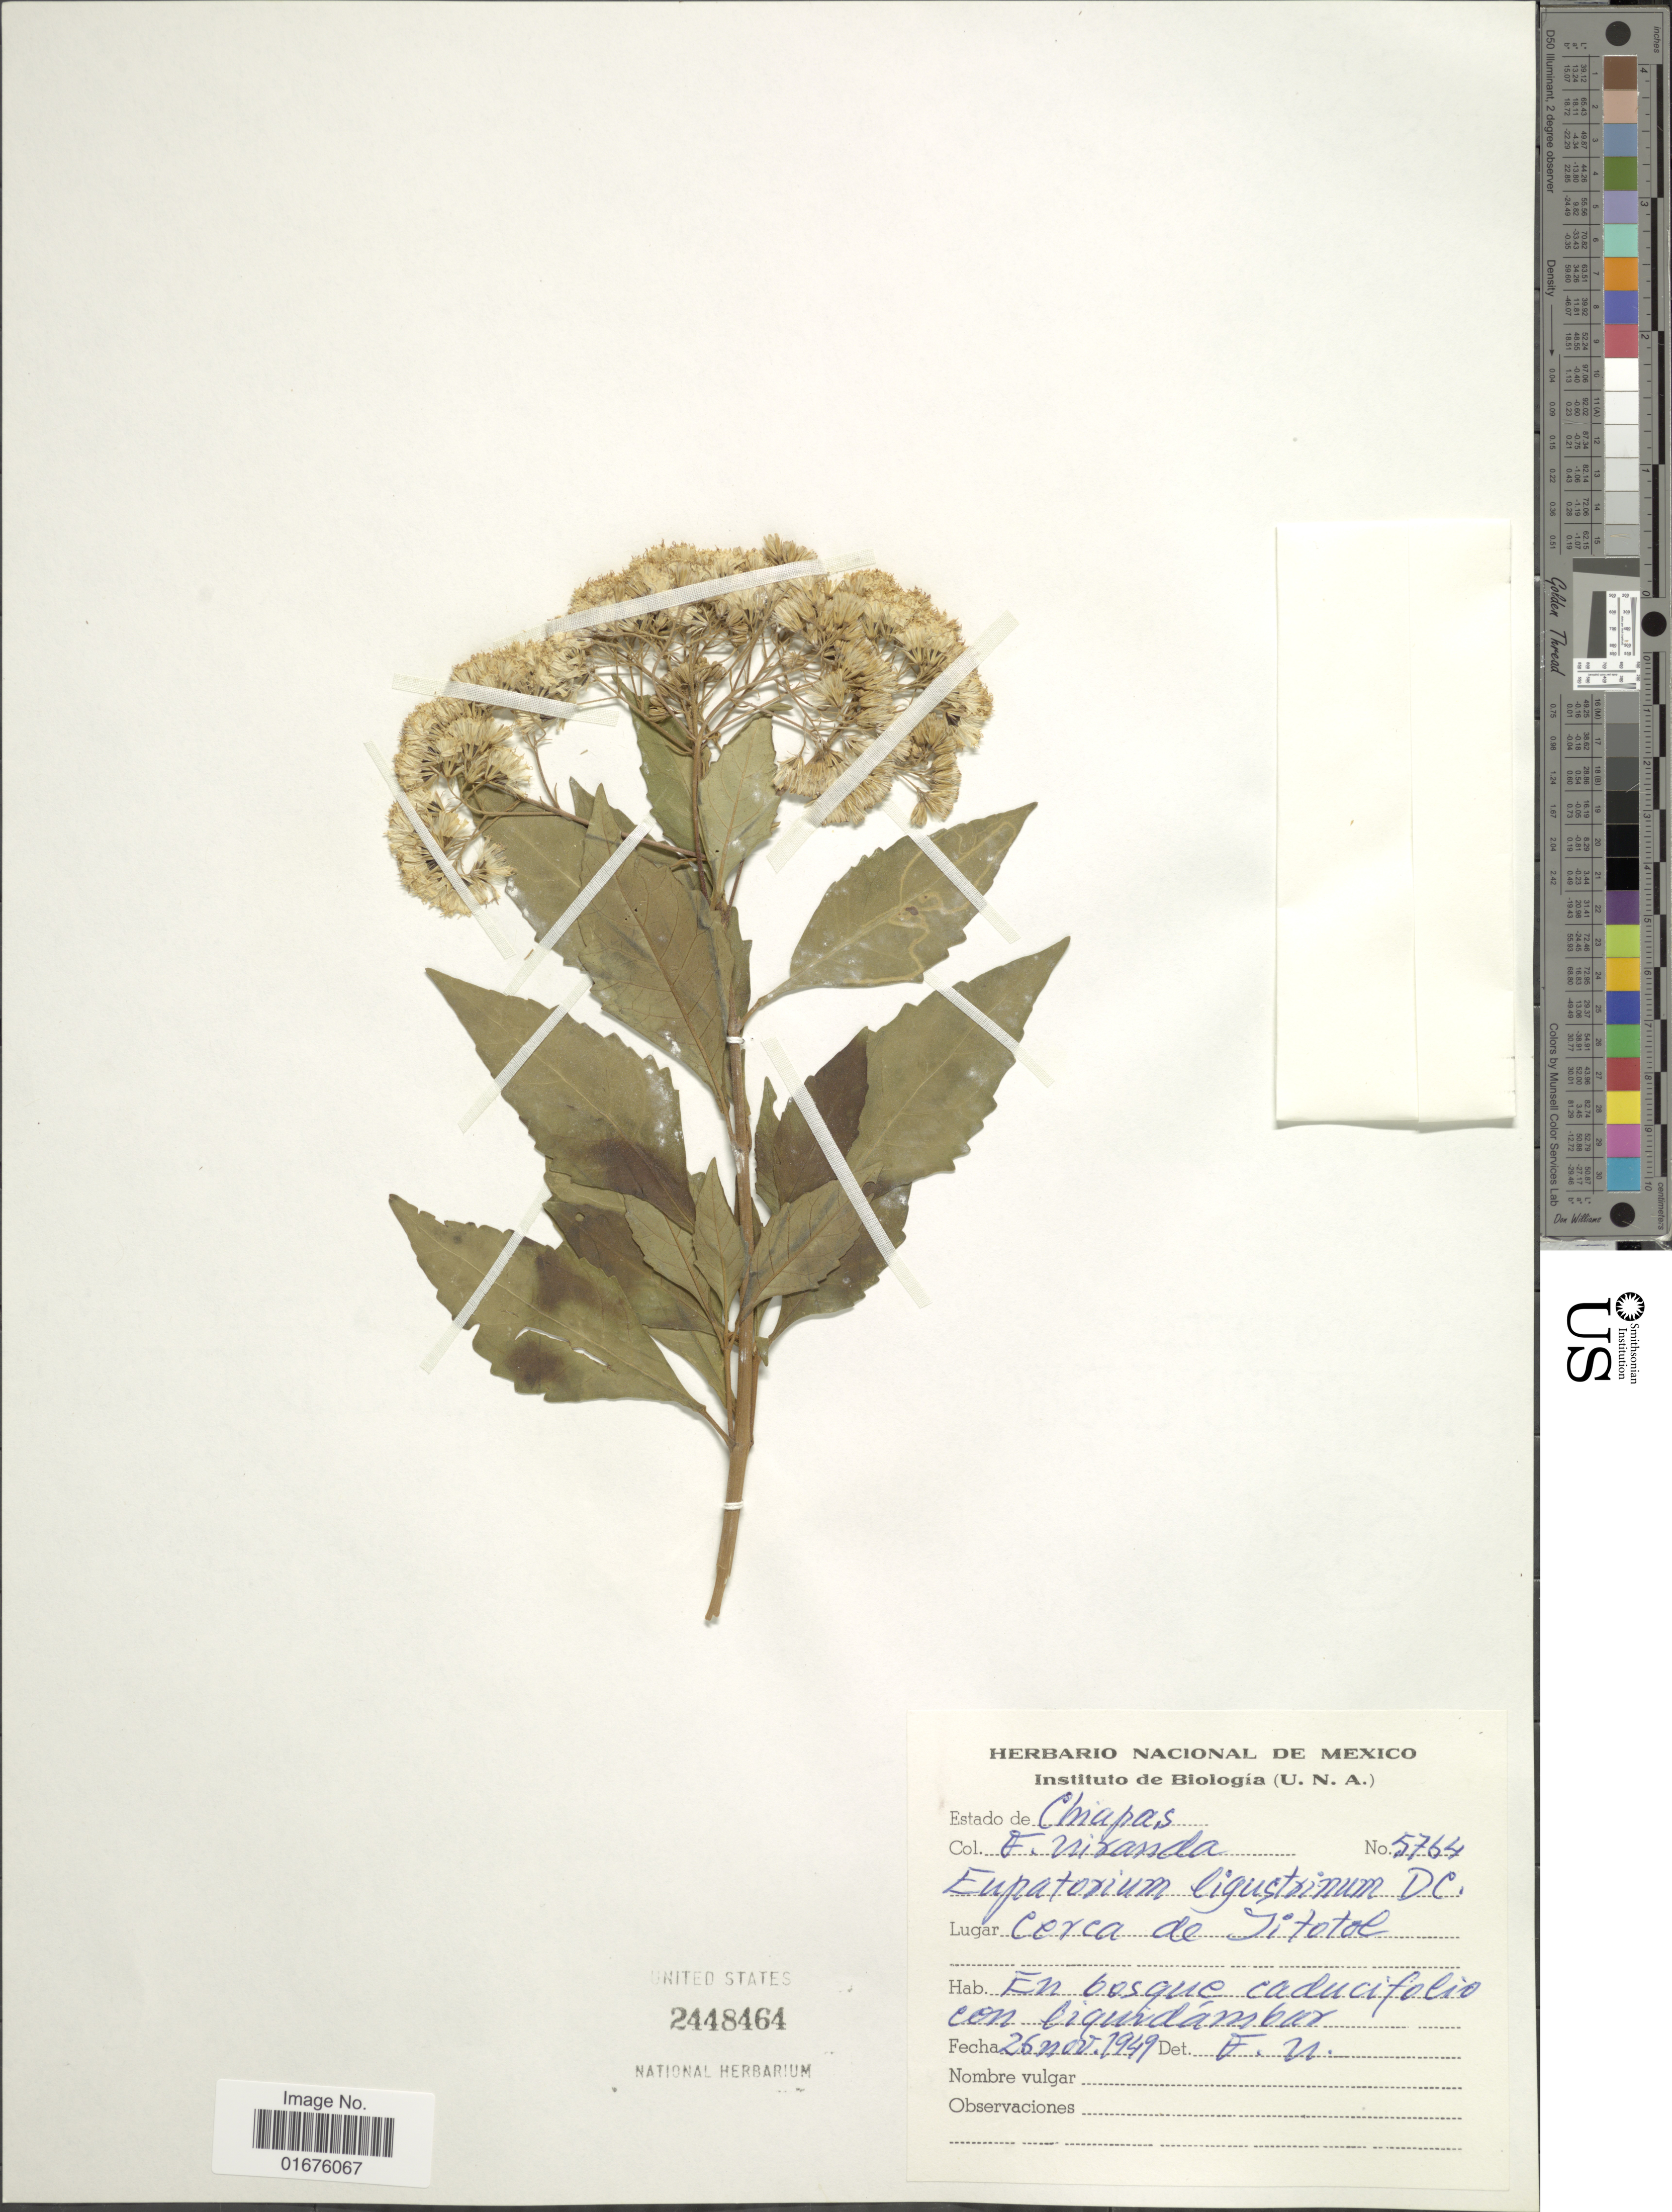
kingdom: Plantae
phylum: Tracheophyta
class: Magnoliopsida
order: Asterales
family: Asteraceae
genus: Ageratina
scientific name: Ageratina ligustrina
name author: (DC.) R.M. King & H. Rob.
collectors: F. Miranda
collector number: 5764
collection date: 1949-11-26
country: Mexico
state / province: Chiapas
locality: Cerca de Jitotol, en bosque caducifolio con liquidámbar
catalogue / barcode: US 2448464